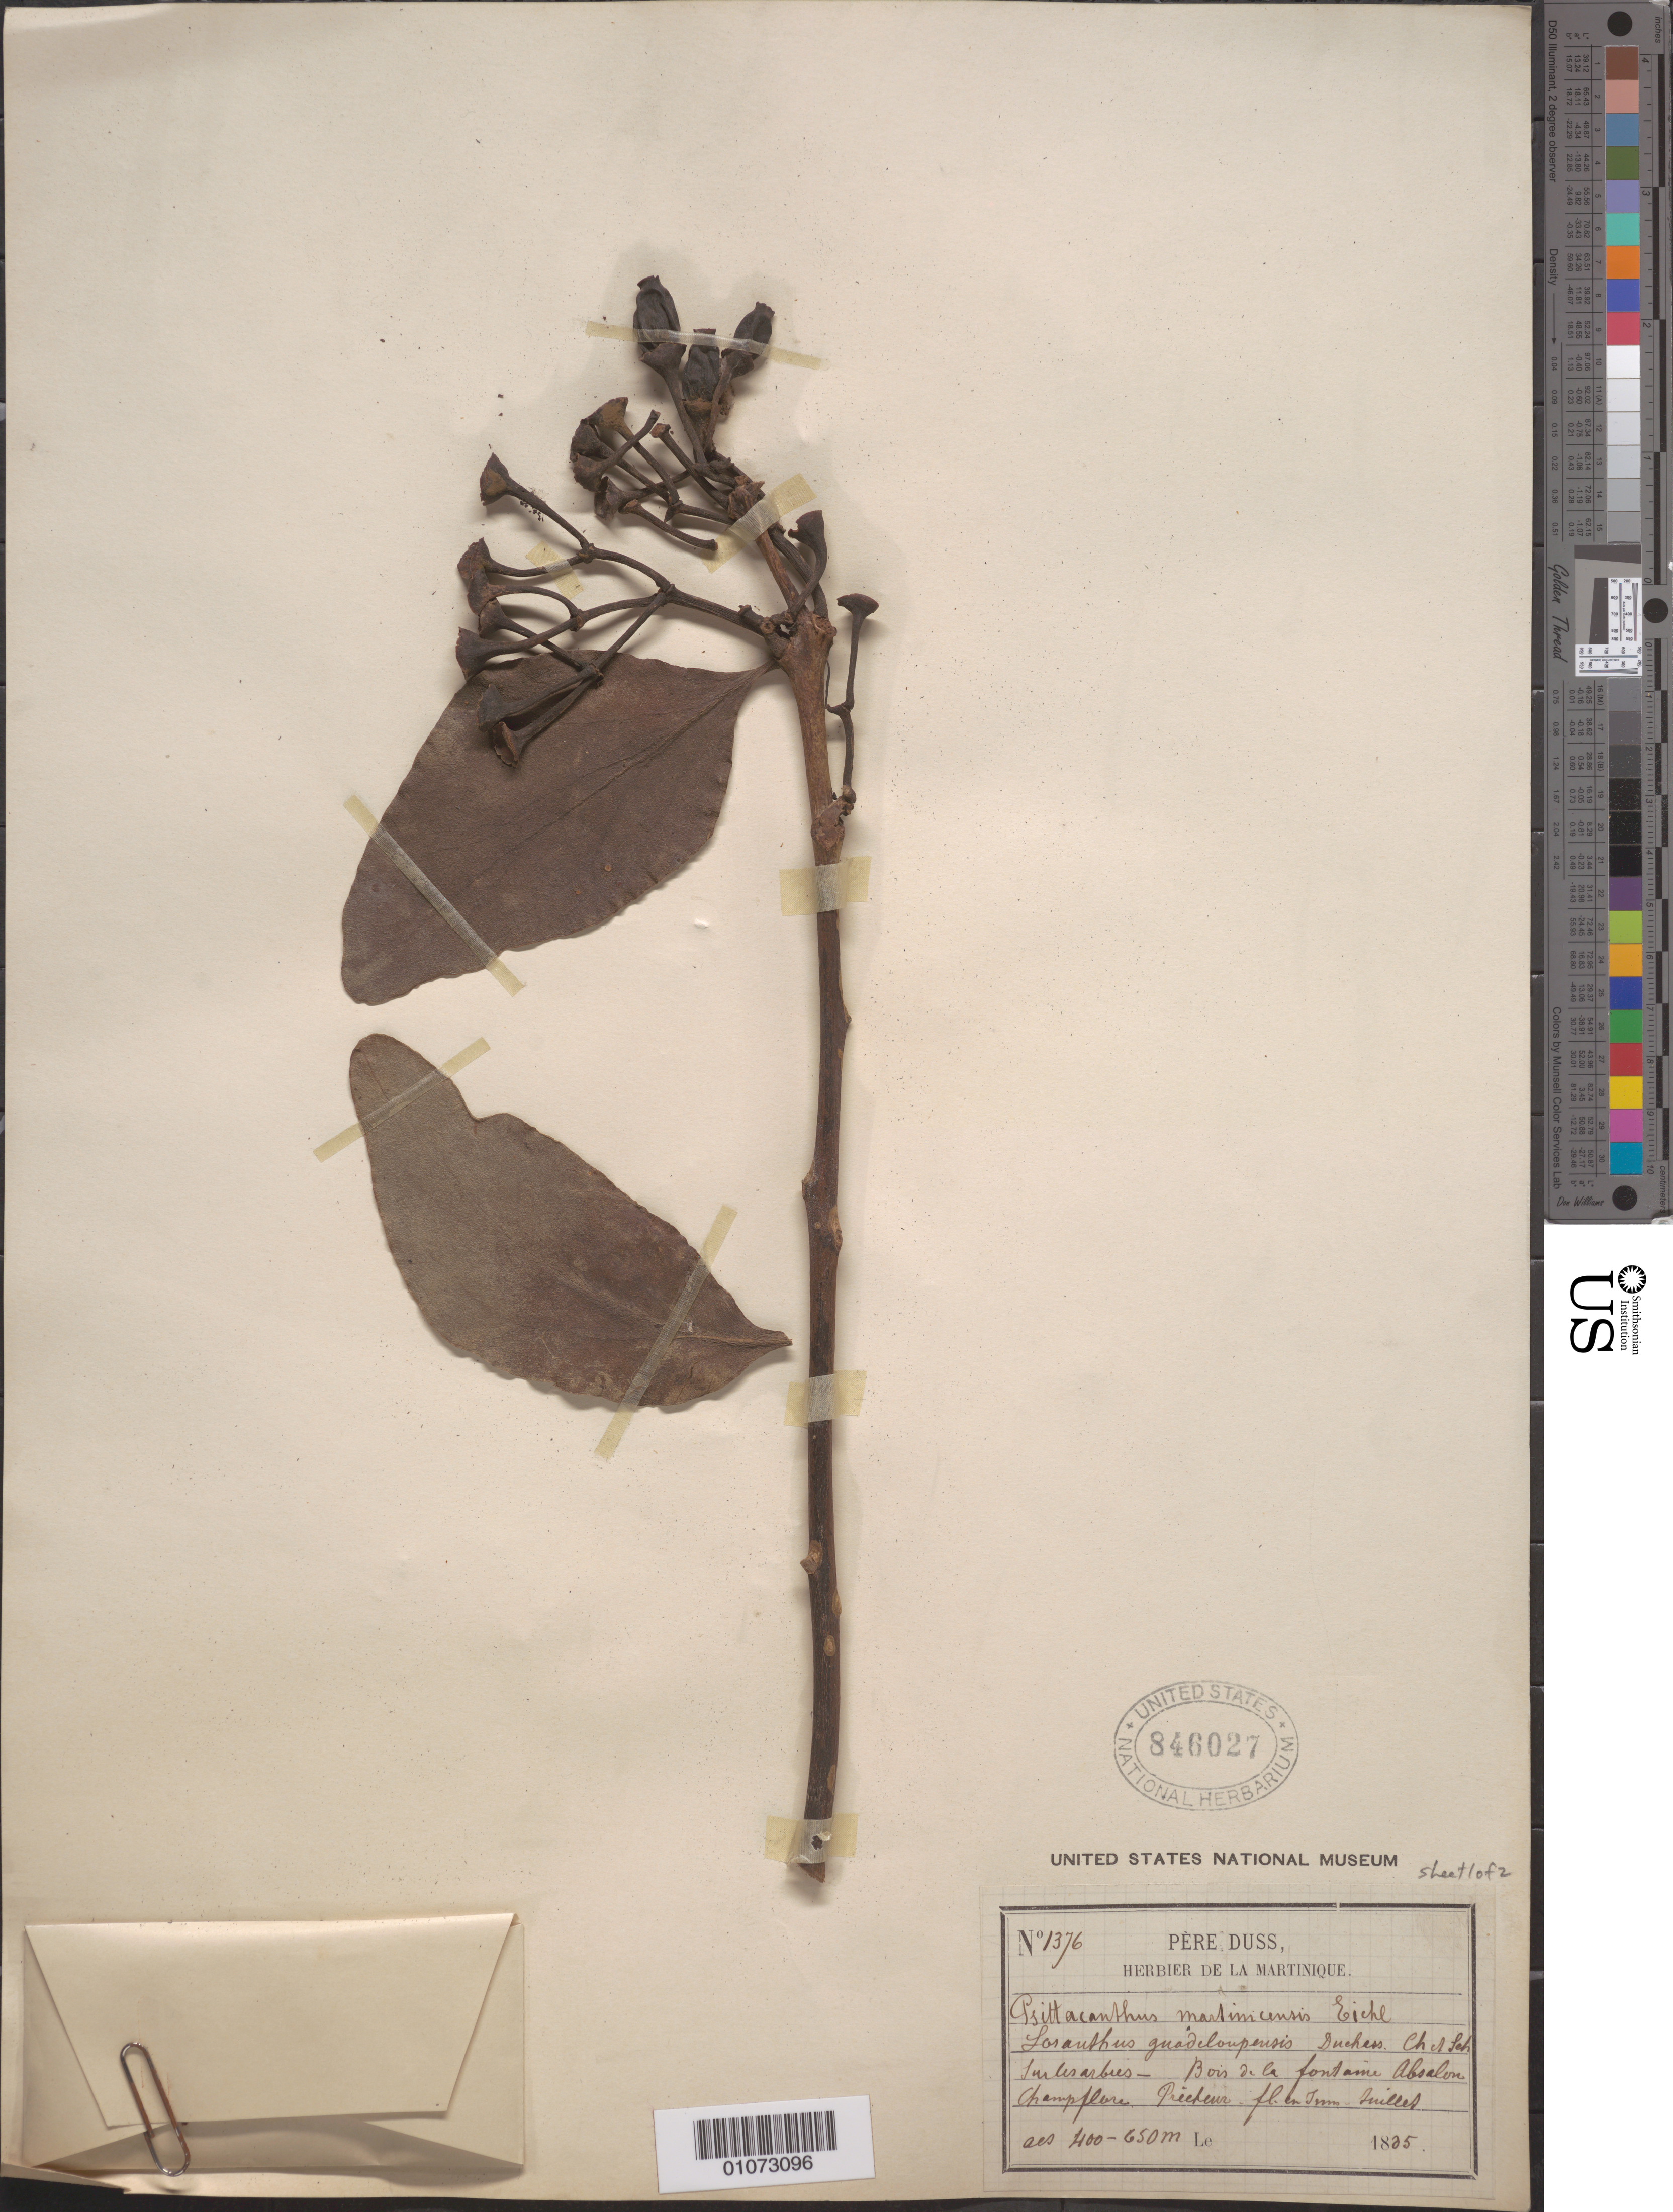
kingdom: Plantae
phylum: Tracheophyta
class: Magnoliopsida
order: Santalales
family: Loranthaceae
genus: Psittacanthus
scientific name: Psittacanthus martinicensis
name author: (C. Presl ex Schult. f.) Eichler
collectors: Père Duss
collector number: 1376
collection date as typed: Jun 1883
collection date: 1883-06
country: Martinique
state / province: Fort-de-France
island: Martinique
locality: Lorauthus guadeloupensis Duchess. Sur les arbres-Bois de la fontaine Abalon.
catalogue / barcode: US 846027